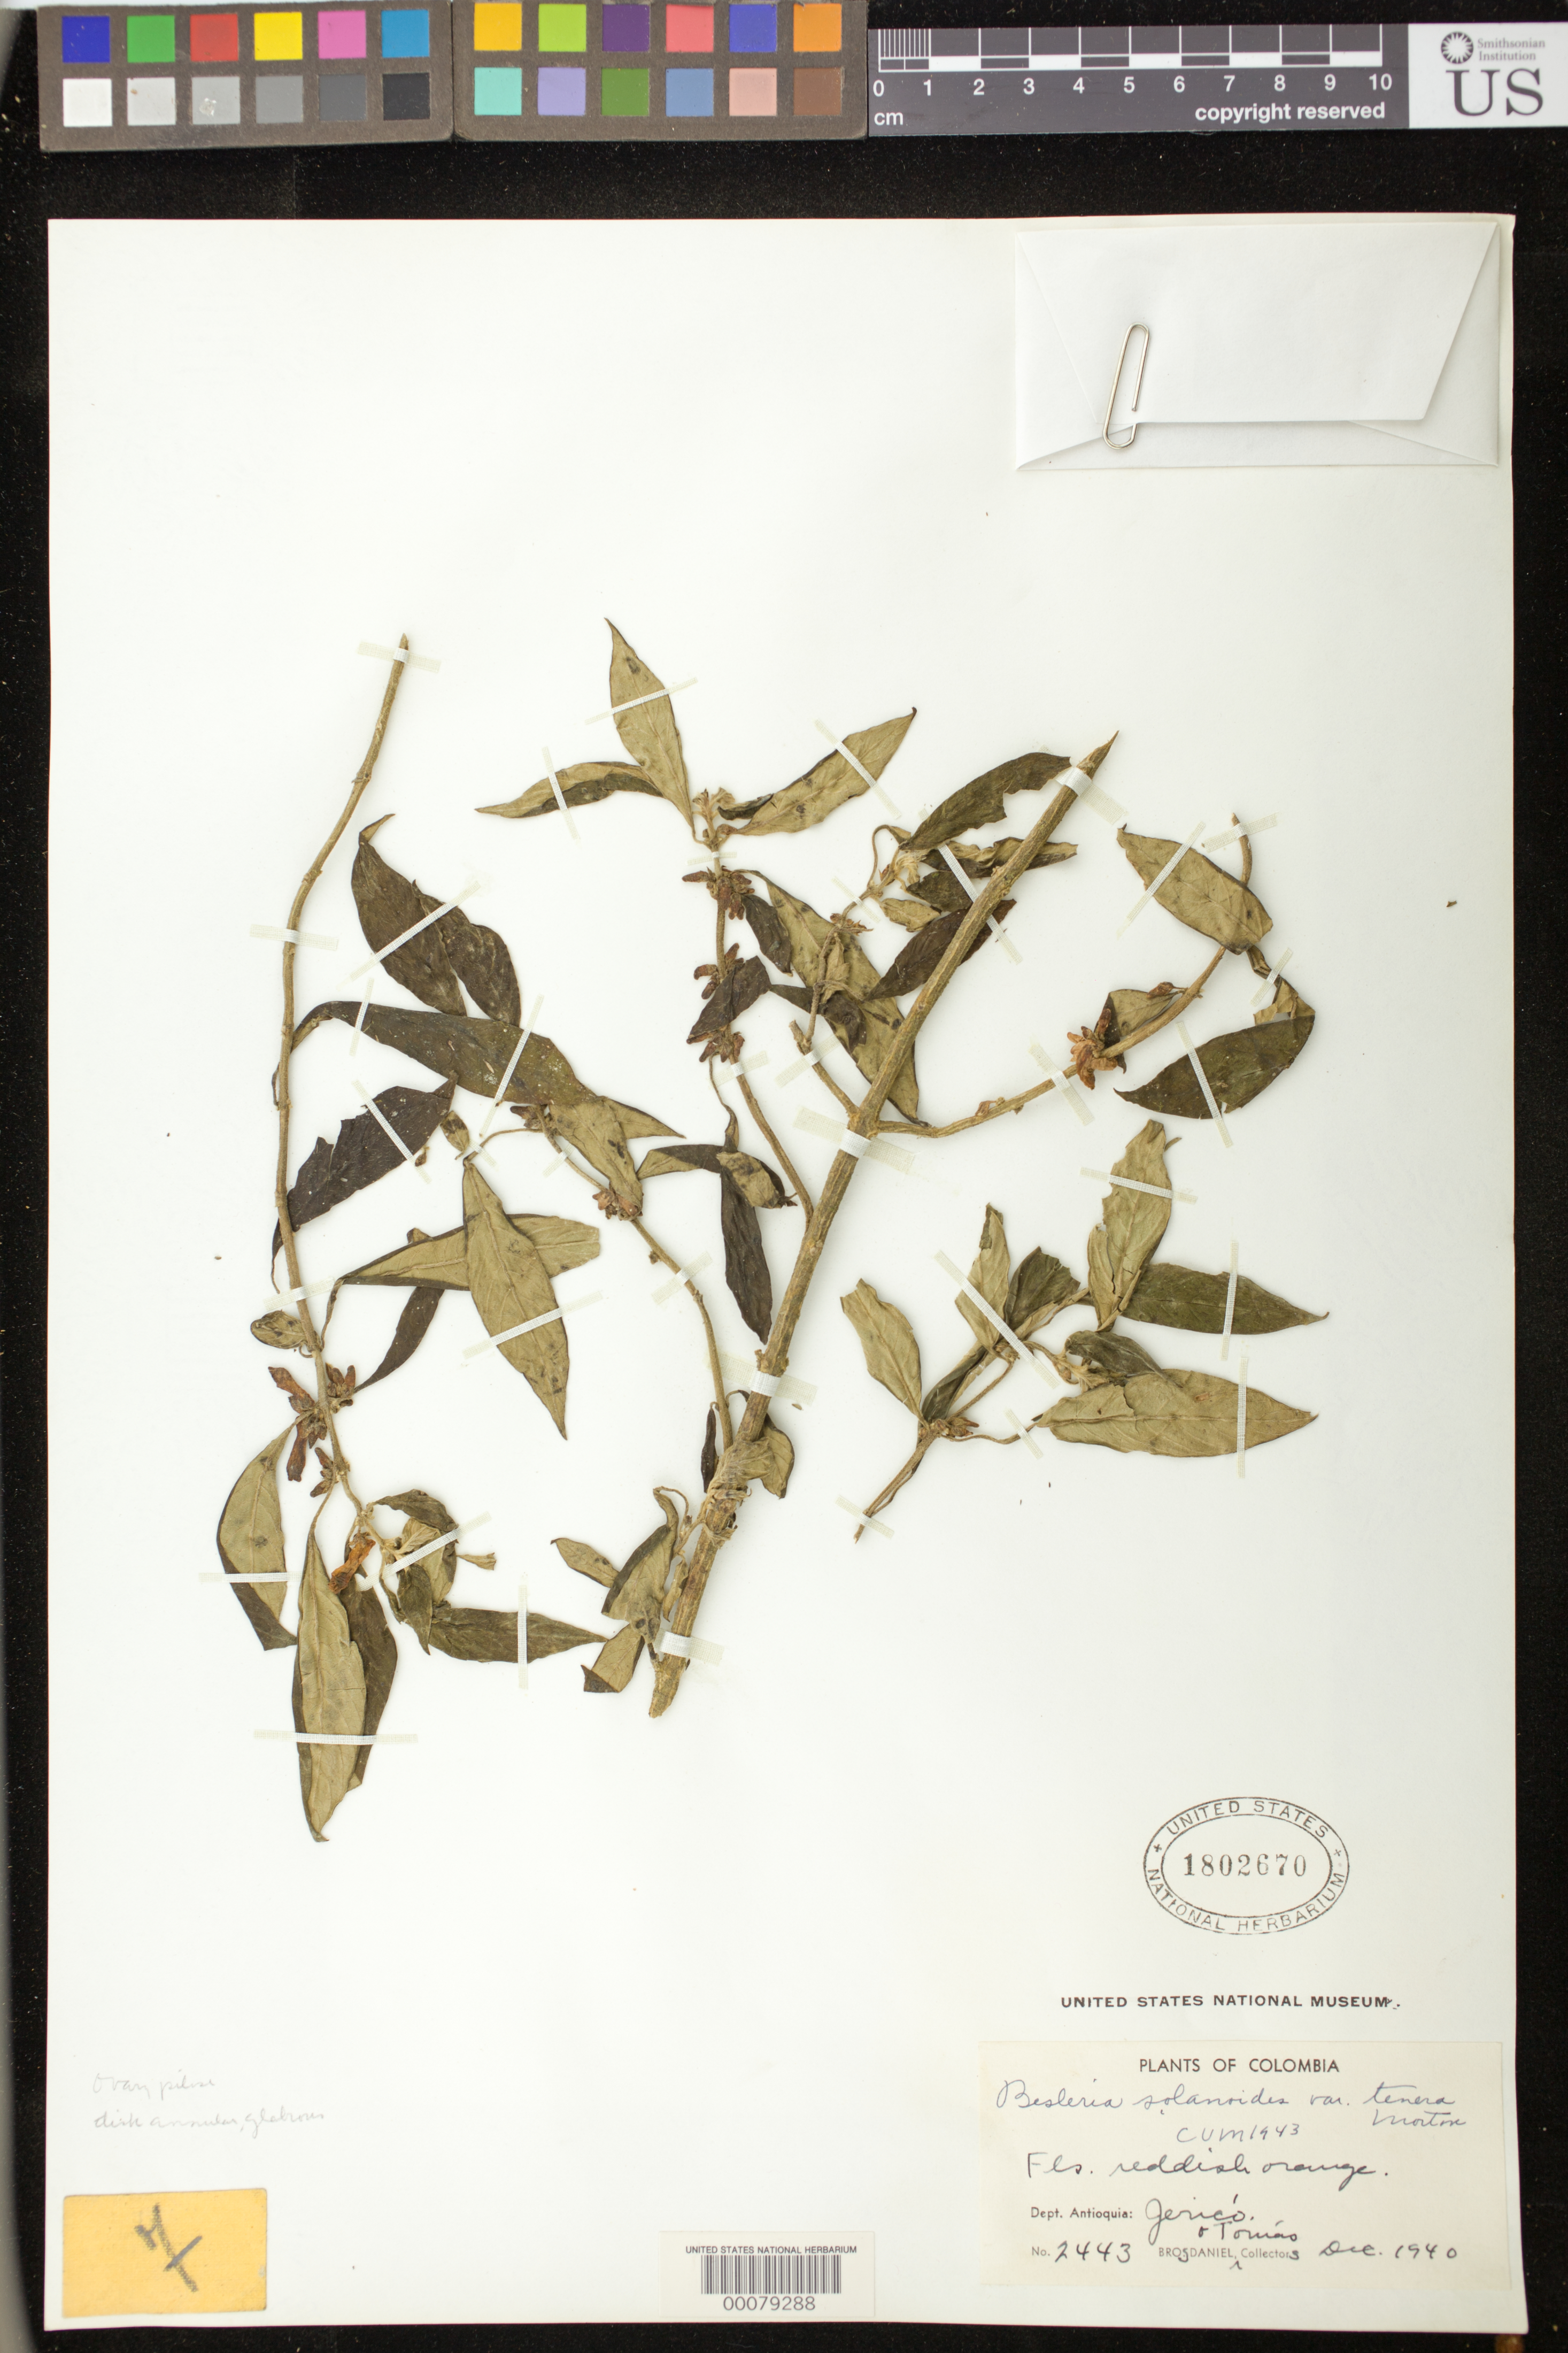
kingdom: Plantae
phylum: Tracheophyta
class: Magnoliopsida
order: Lamiales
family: Gesneriaceae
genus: Besleria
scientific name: Besleria solanoides var. solanoides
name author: Kunth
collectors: Bro. Daniel & B. Tomas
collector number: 2443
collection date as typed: Dec 1940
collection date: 1940-12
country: Colombia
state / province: Antioquia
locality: Jerico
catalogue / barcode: US 1802670